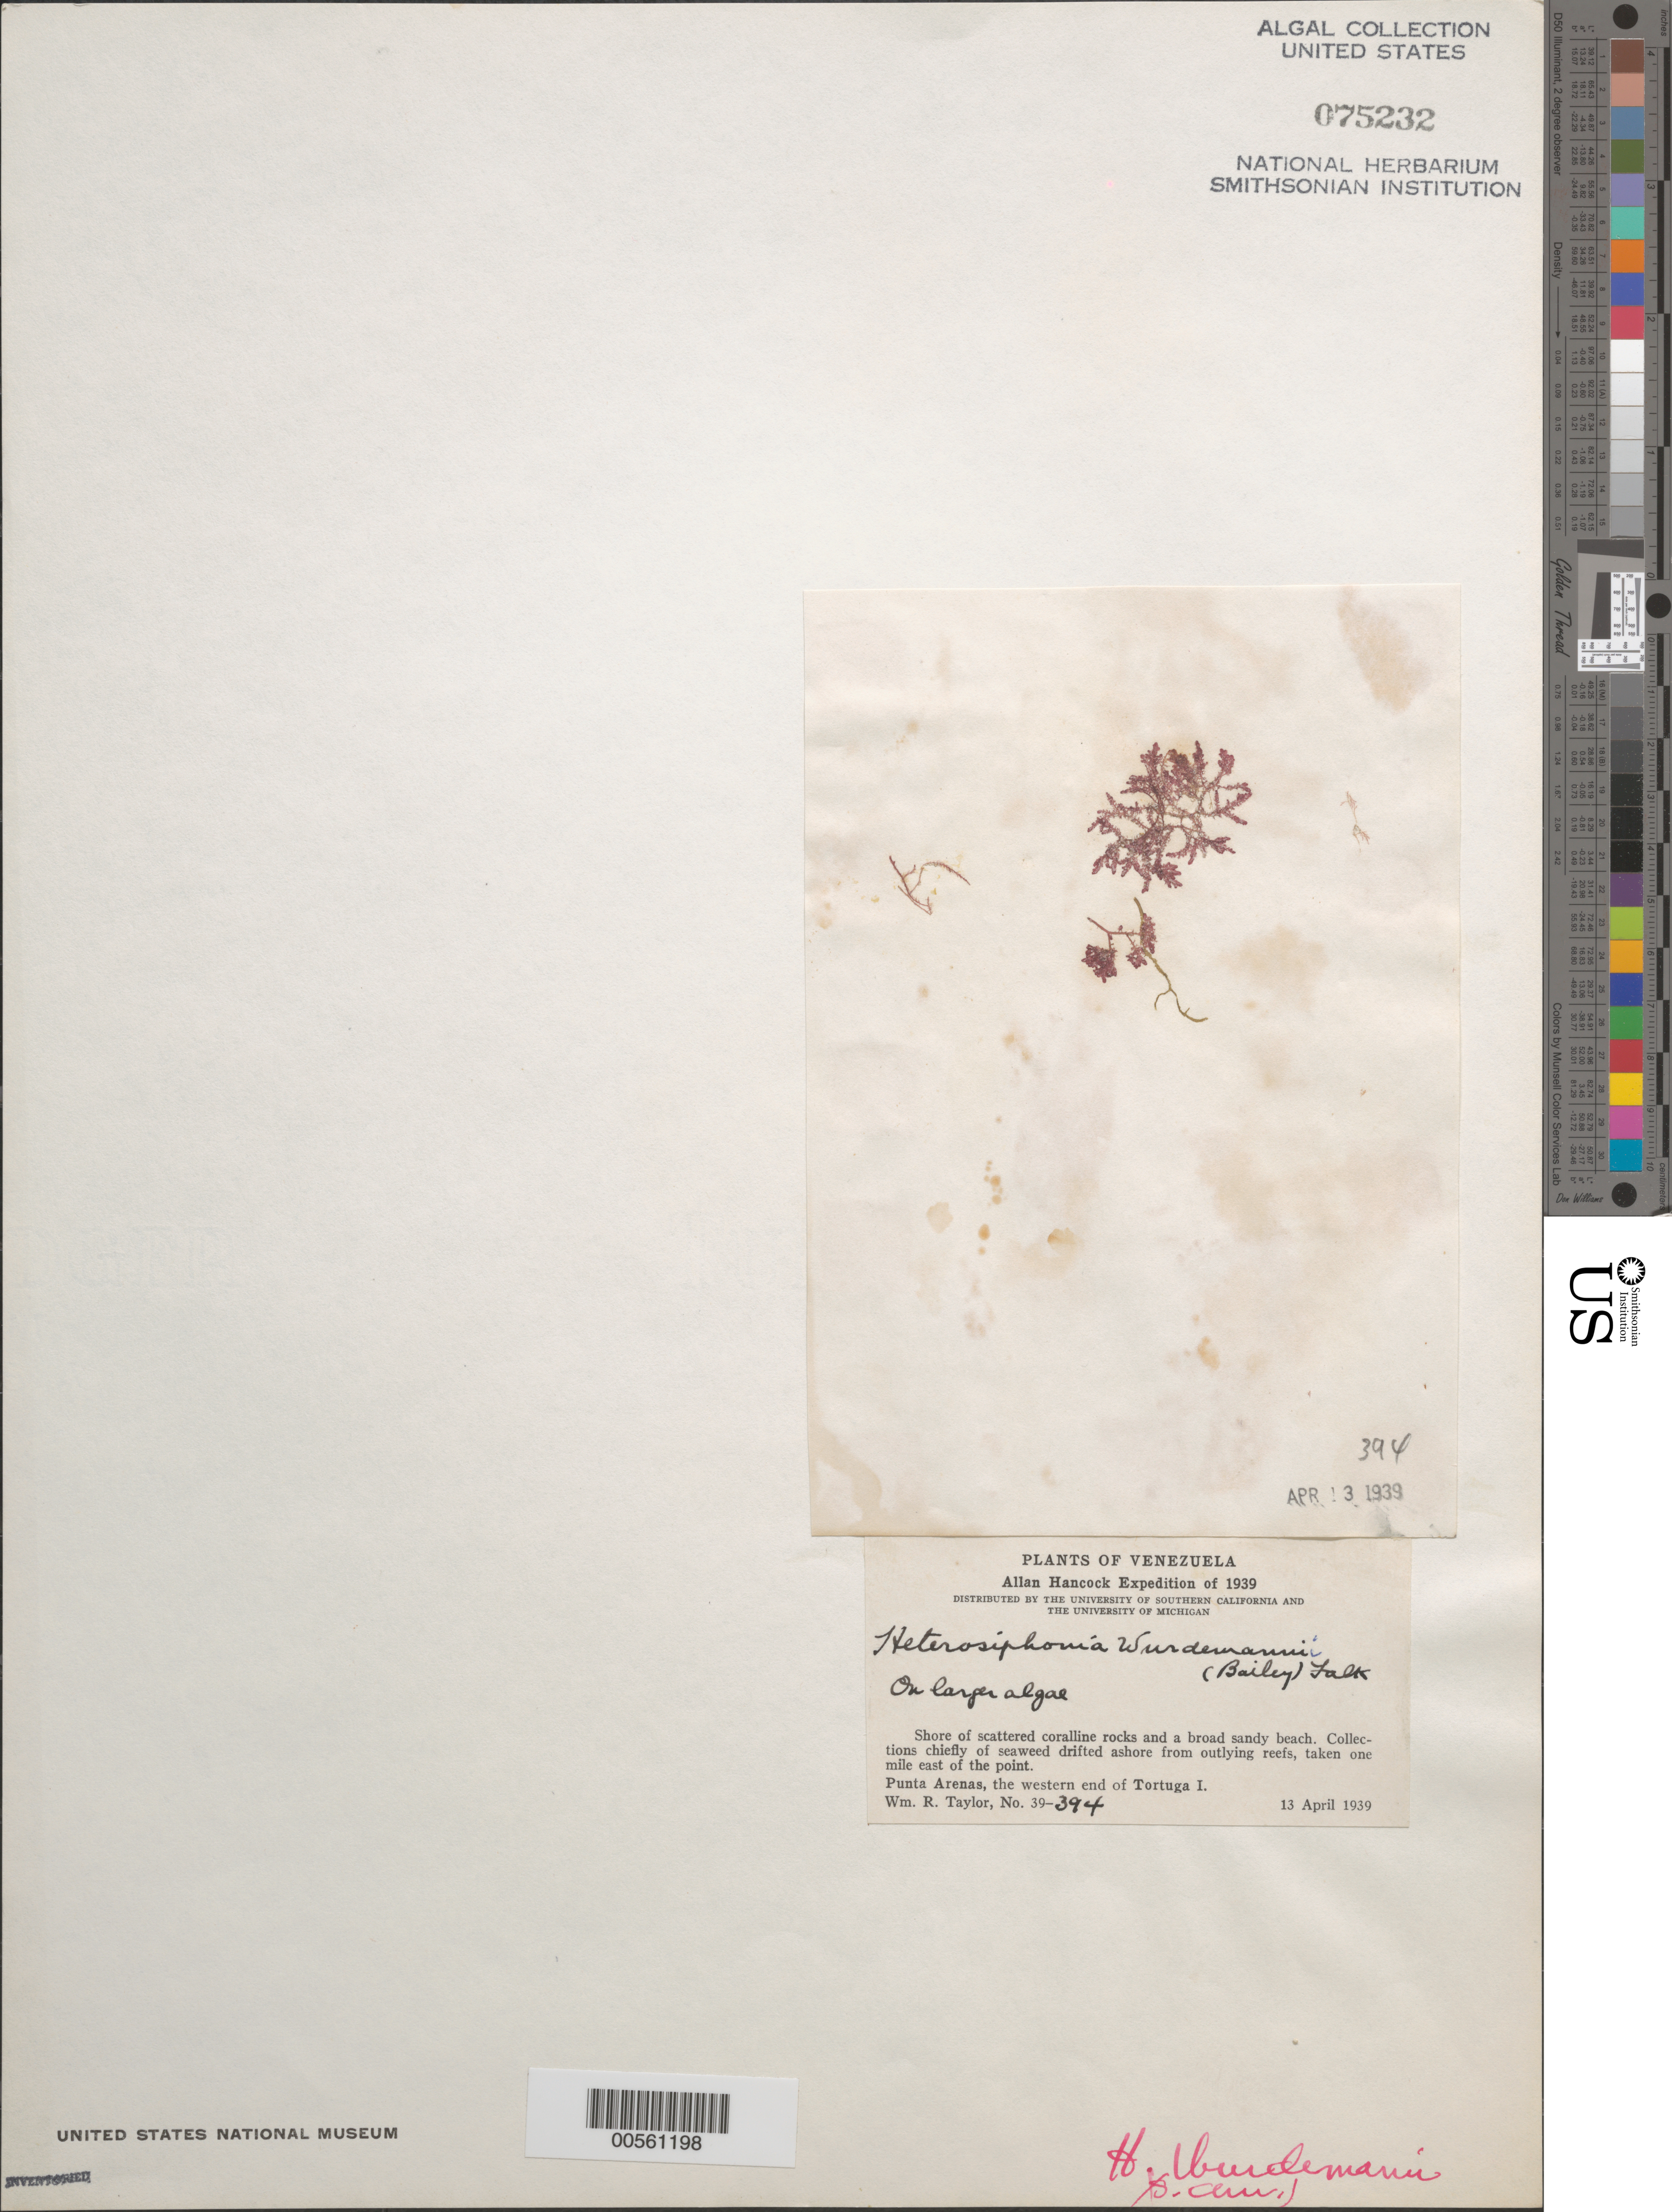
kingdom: Plantae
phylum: Rhodophyta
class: Florideophyceae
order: Ceramiales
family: Dasyaceae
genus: Heterosiphonia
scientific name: Heterosiphonia crispella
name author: (C. Agardh) M.J. Wynne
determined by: Algae name updating Project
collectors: W. R. Taylor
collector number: WRT 39-394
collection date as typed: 13 Apr 1939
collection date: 1939-04-13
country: Venezuela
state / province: Dependencias Federales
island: Isla La Tortuga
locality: Punta Arenas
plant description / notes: Allan Hancock Expedition of 1939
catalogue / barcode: US 75232